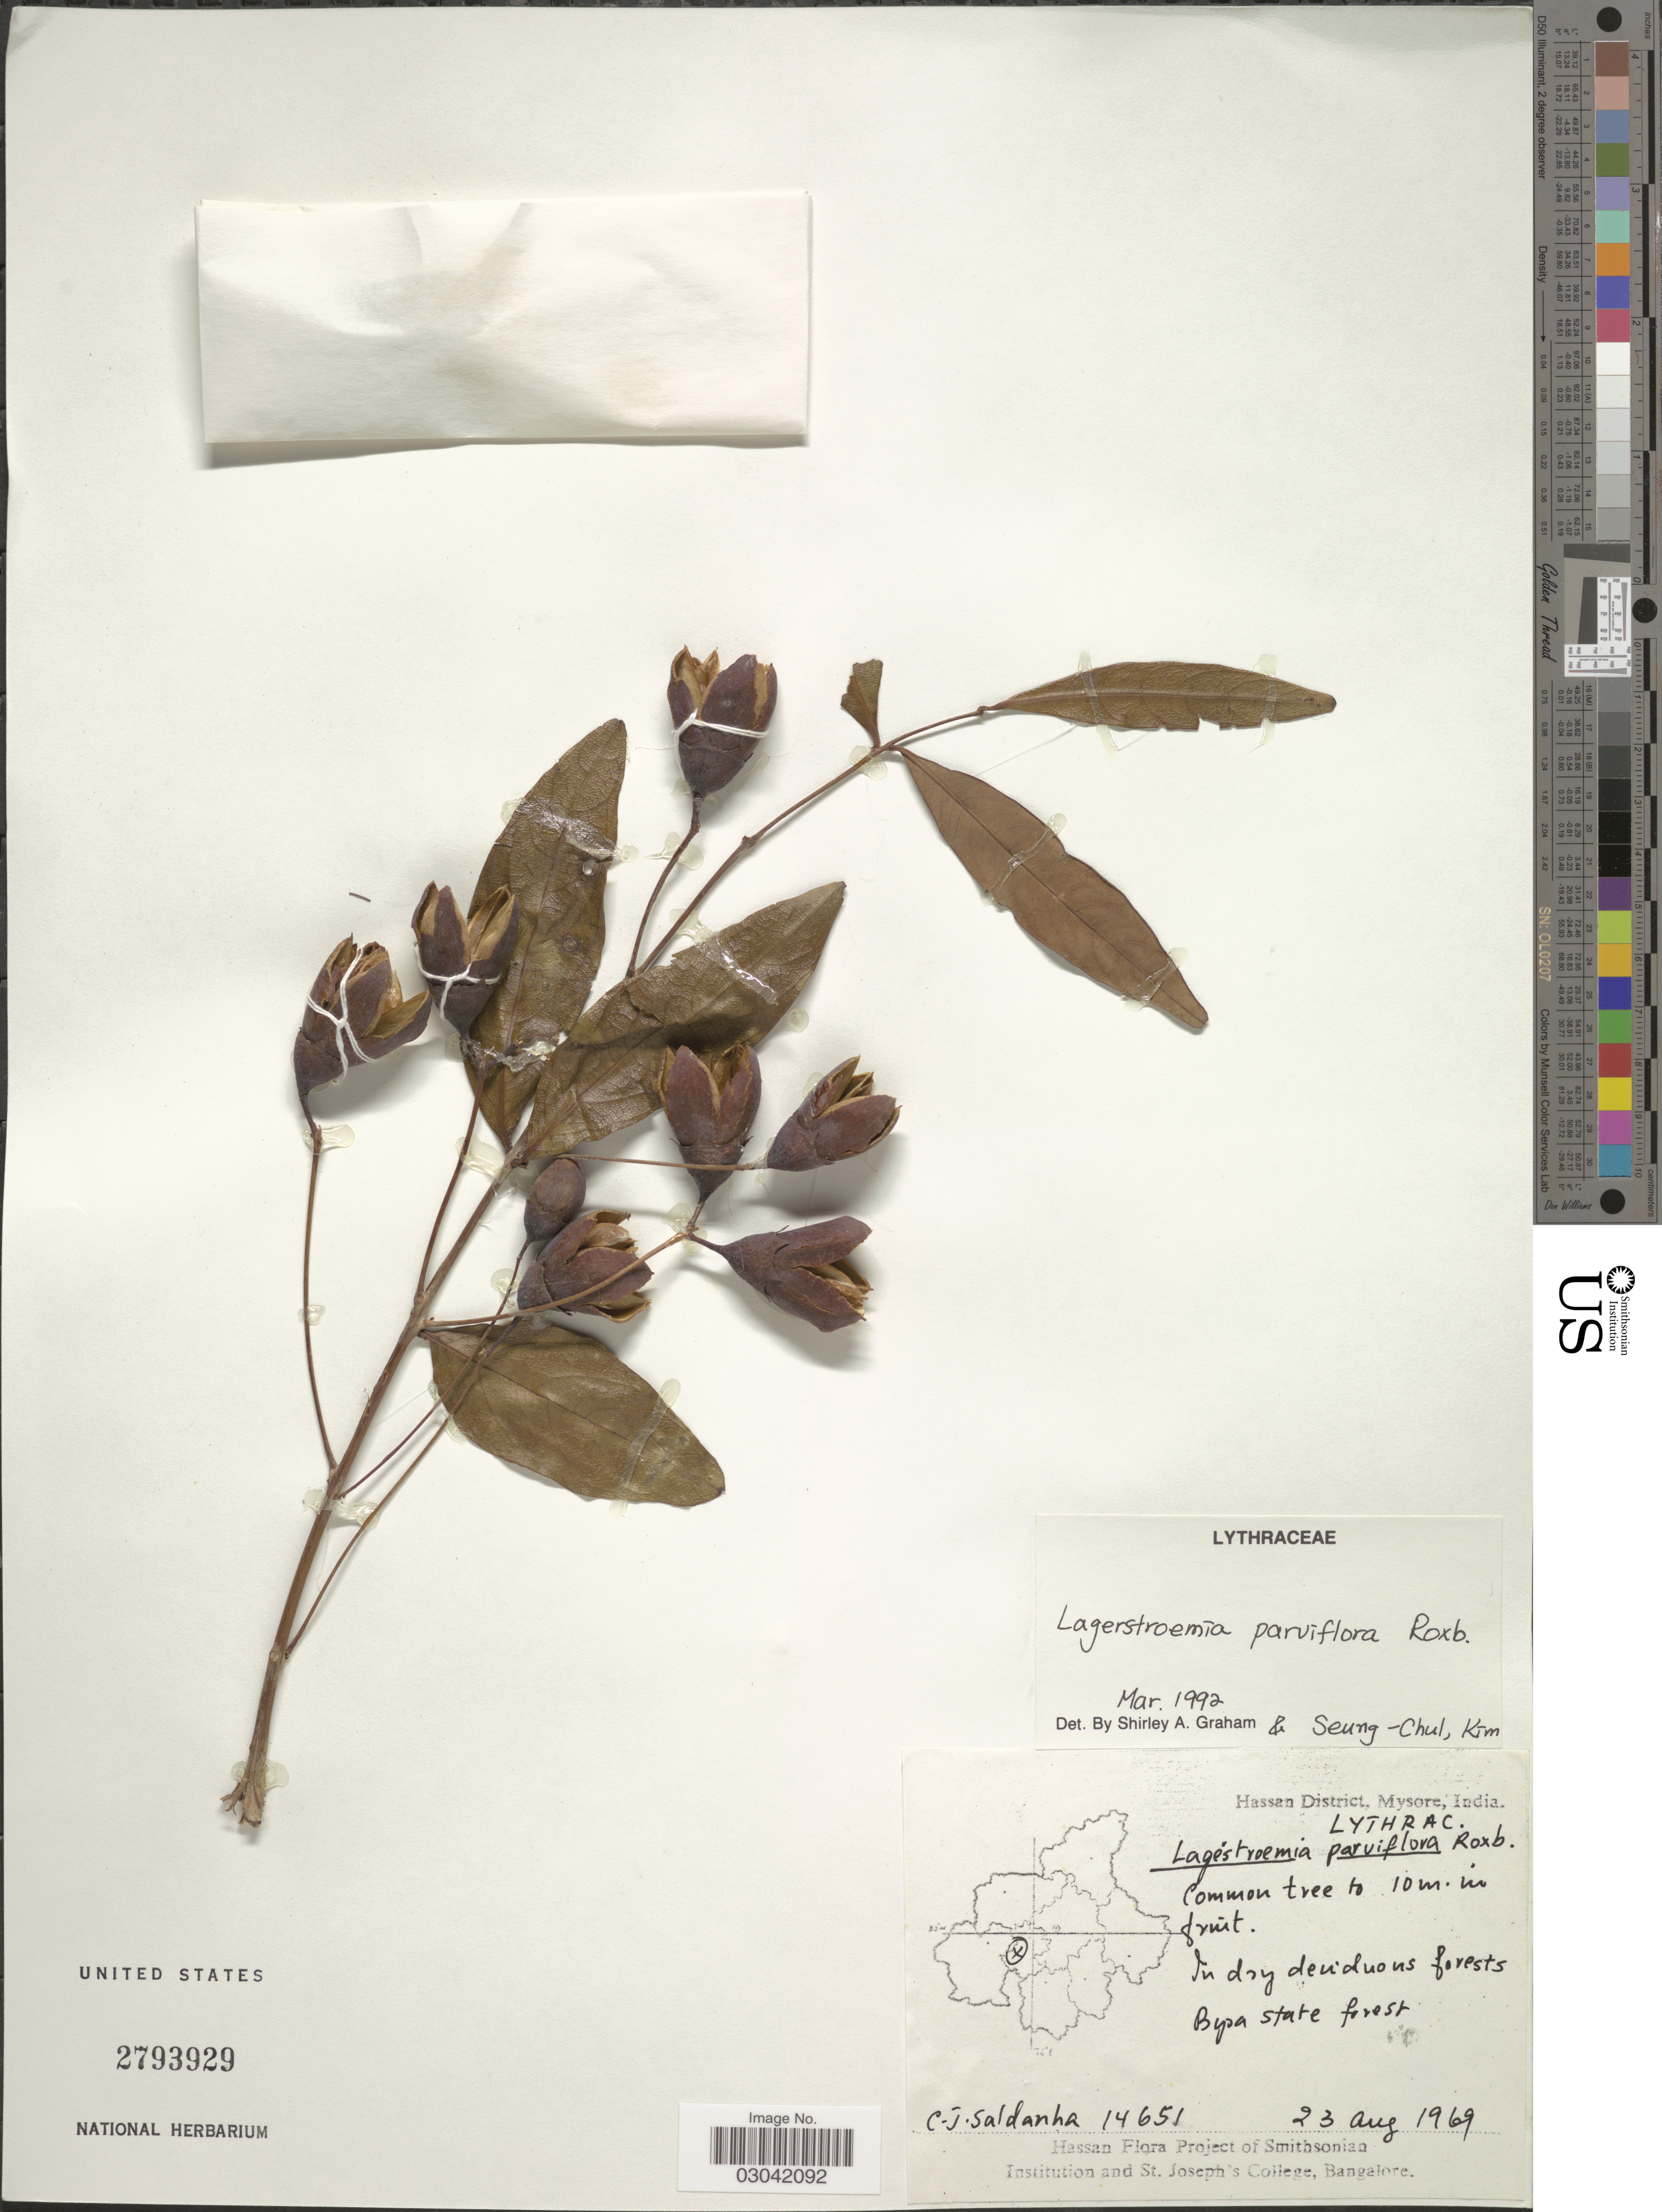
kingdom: Plantae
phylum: Tracheophyta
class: Magnoliopsida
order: Myrtales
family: Lythraceae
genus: Lagerstroemia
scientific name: Lagerstroemia parviflora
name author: Roxb.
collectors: C. J. Saldanha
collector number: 14651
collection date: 1969-08-23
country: India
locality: Hassan District, Mysore, Byra State forest.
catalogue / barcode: US 2793929